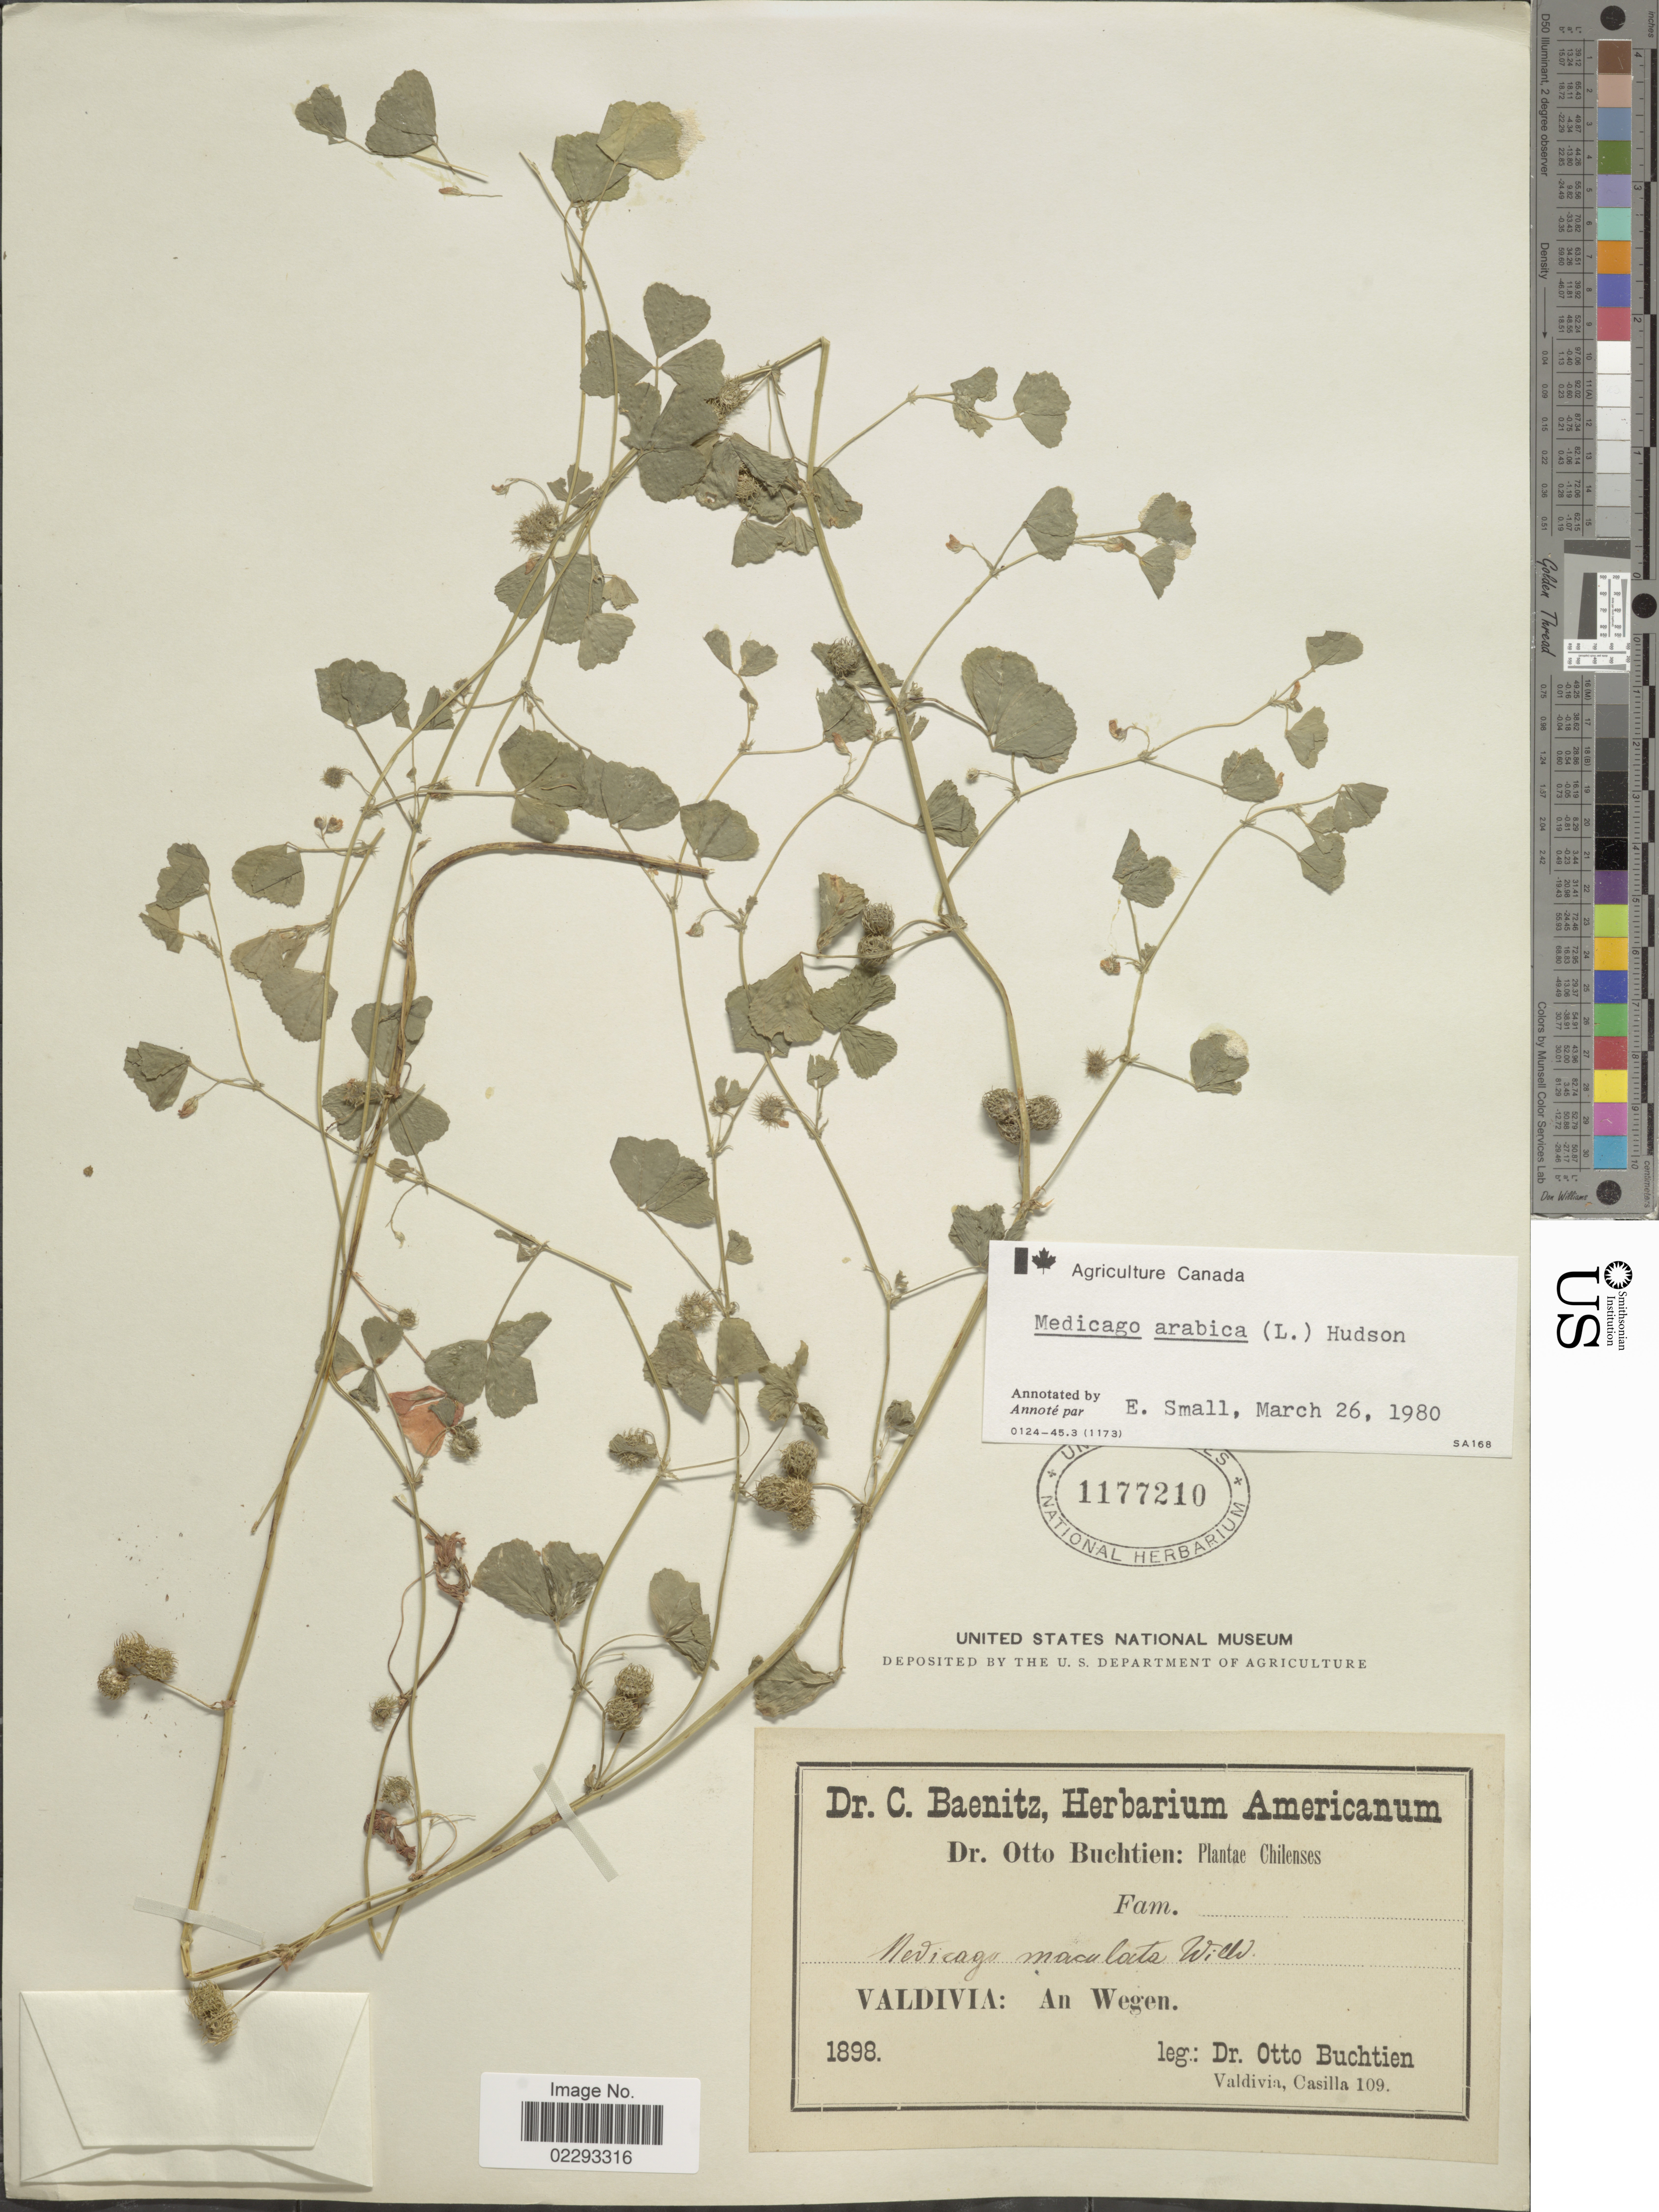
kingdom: Plantae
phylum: Tracheophyta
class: Magnoliopsida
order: Fabales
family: Fabaceae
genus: Medicago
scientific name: Medicago arabica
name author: (L.) Huds.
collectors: O. Buchtien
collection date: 1898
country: Chile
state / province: Los Ríos (XIV)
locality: Valdivia: An Wegen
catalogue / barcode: US 1177210